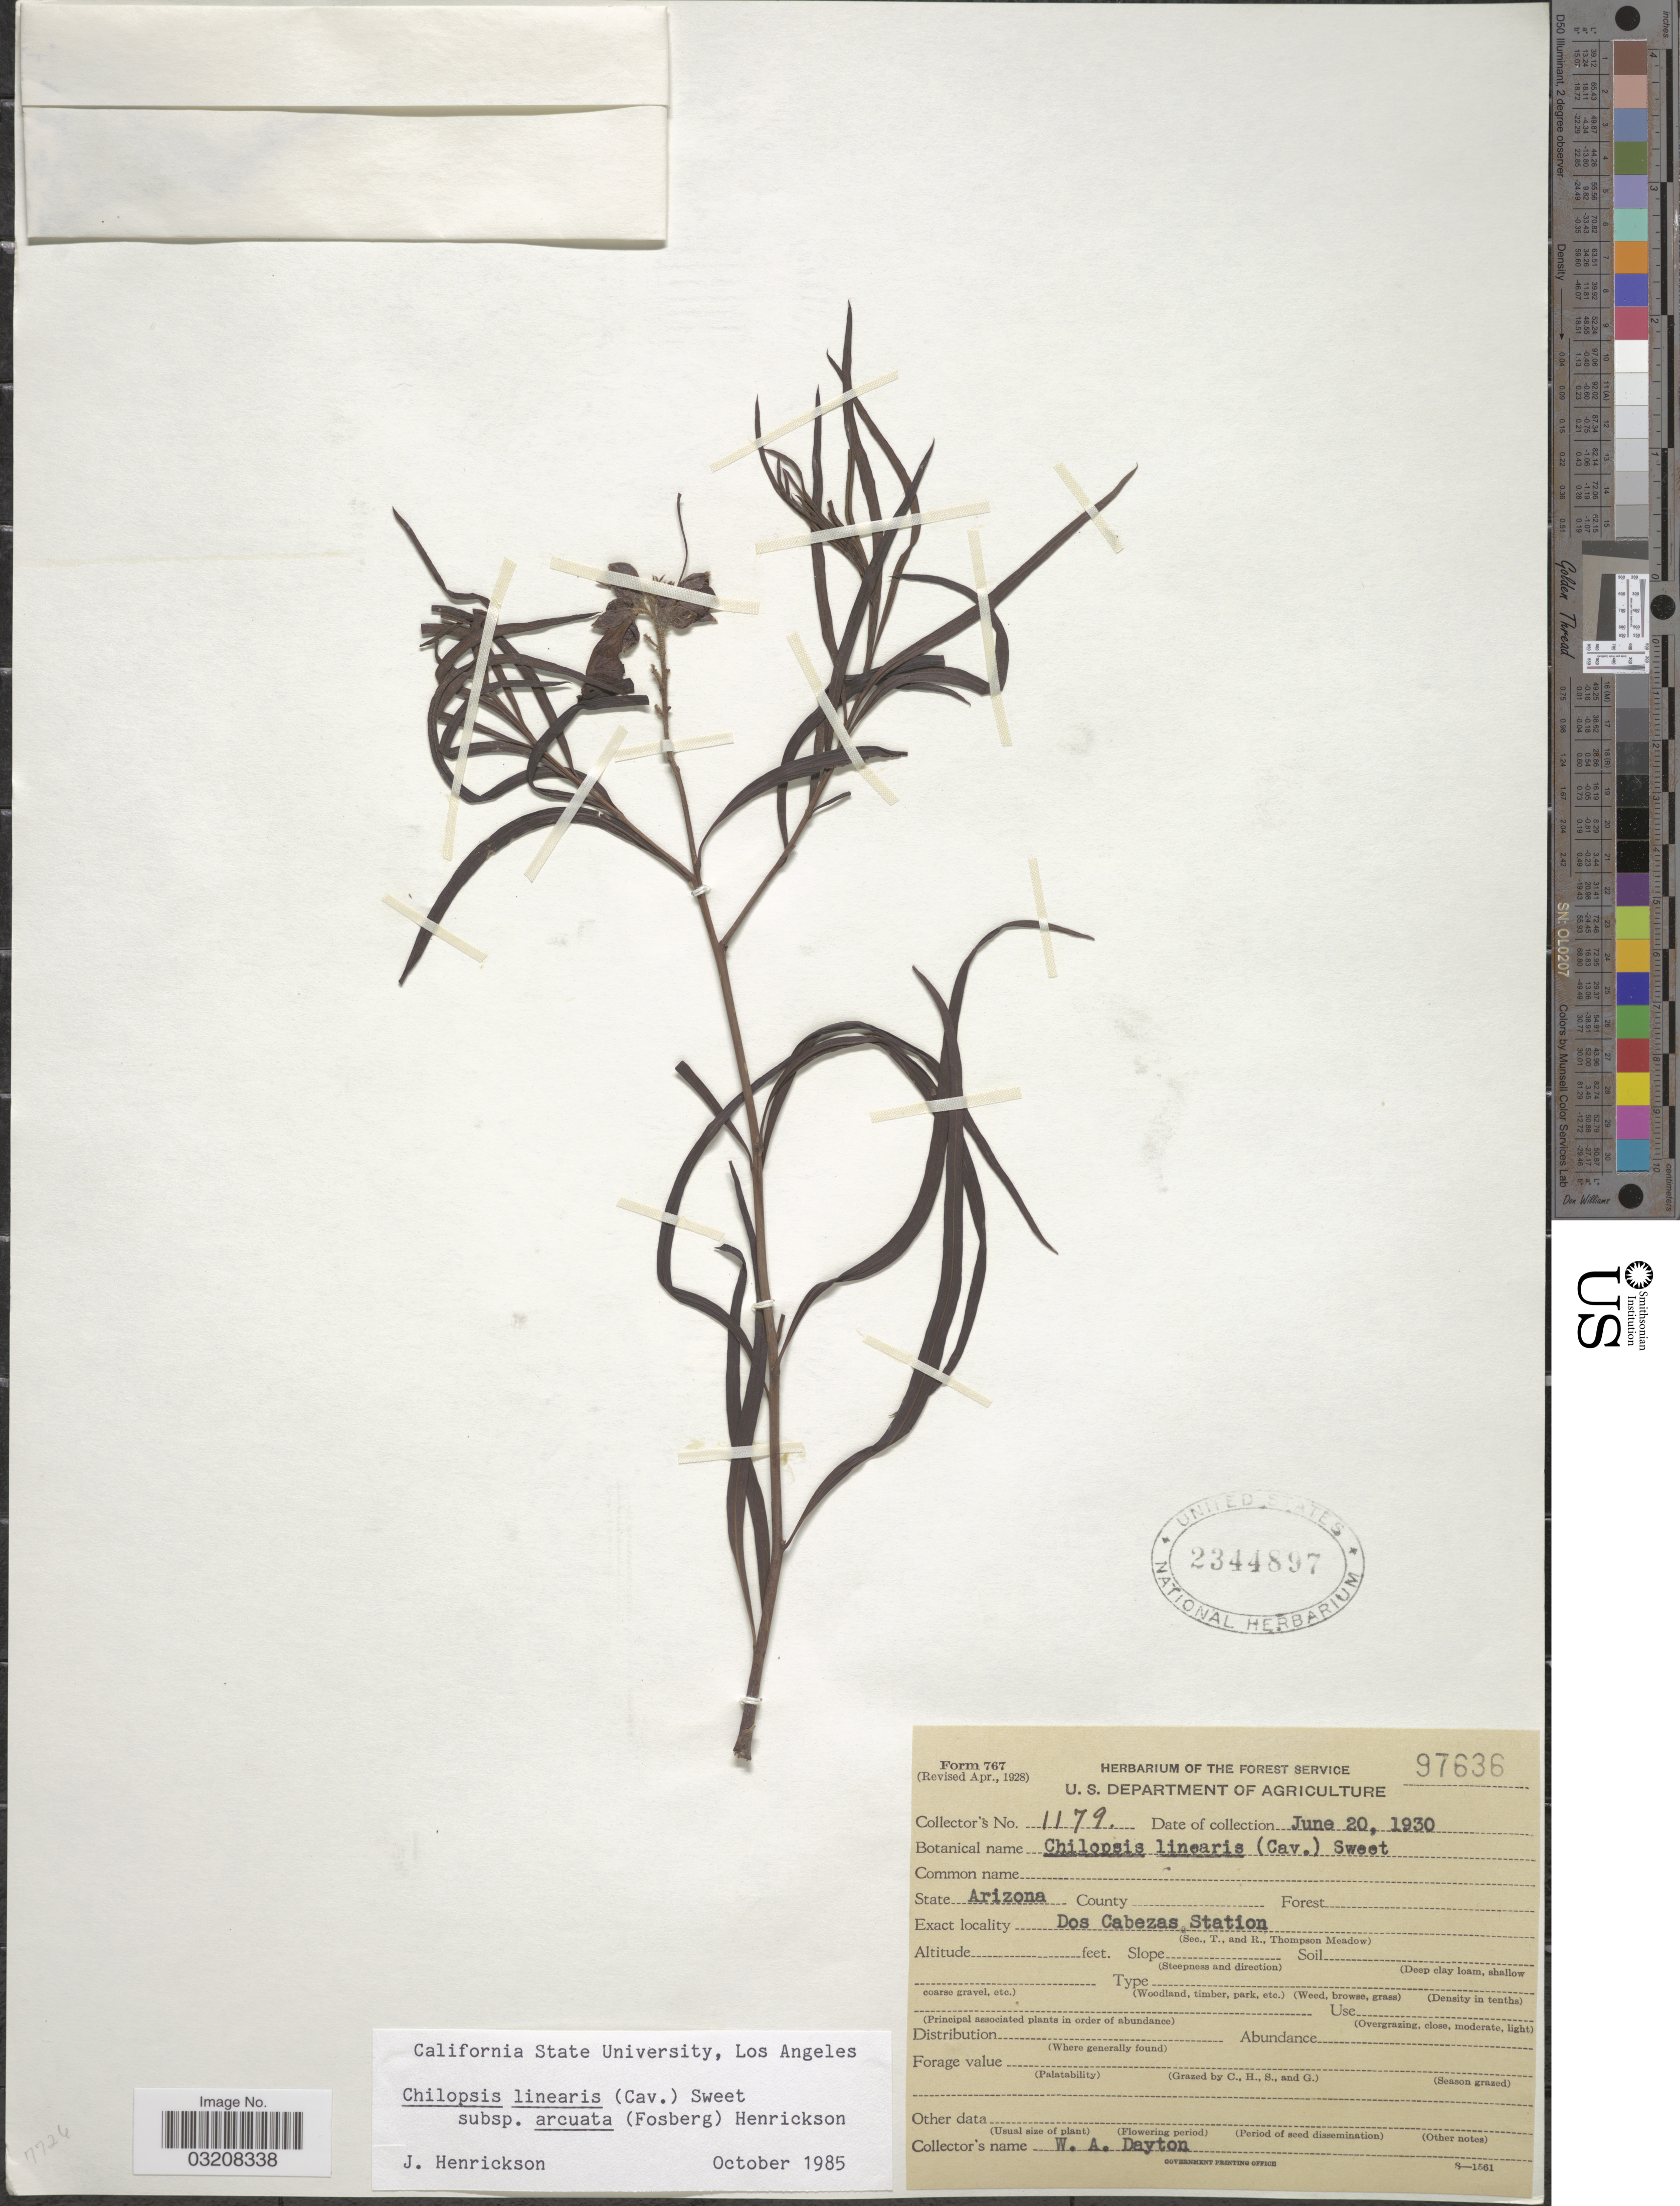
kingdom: Plantae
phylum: Tracheophyta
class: Magnoliopsida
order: Lamiales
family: Bignoniaceae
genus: Chilopsis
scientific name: Chilopsis linearis subsp. arcuata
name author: (Fosberg) Henrickson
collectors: W. Dayton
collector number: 1179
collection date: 1930-06-20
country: United States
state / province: Arizona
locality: Dos Cabezas Station.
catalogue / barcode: US 2344897